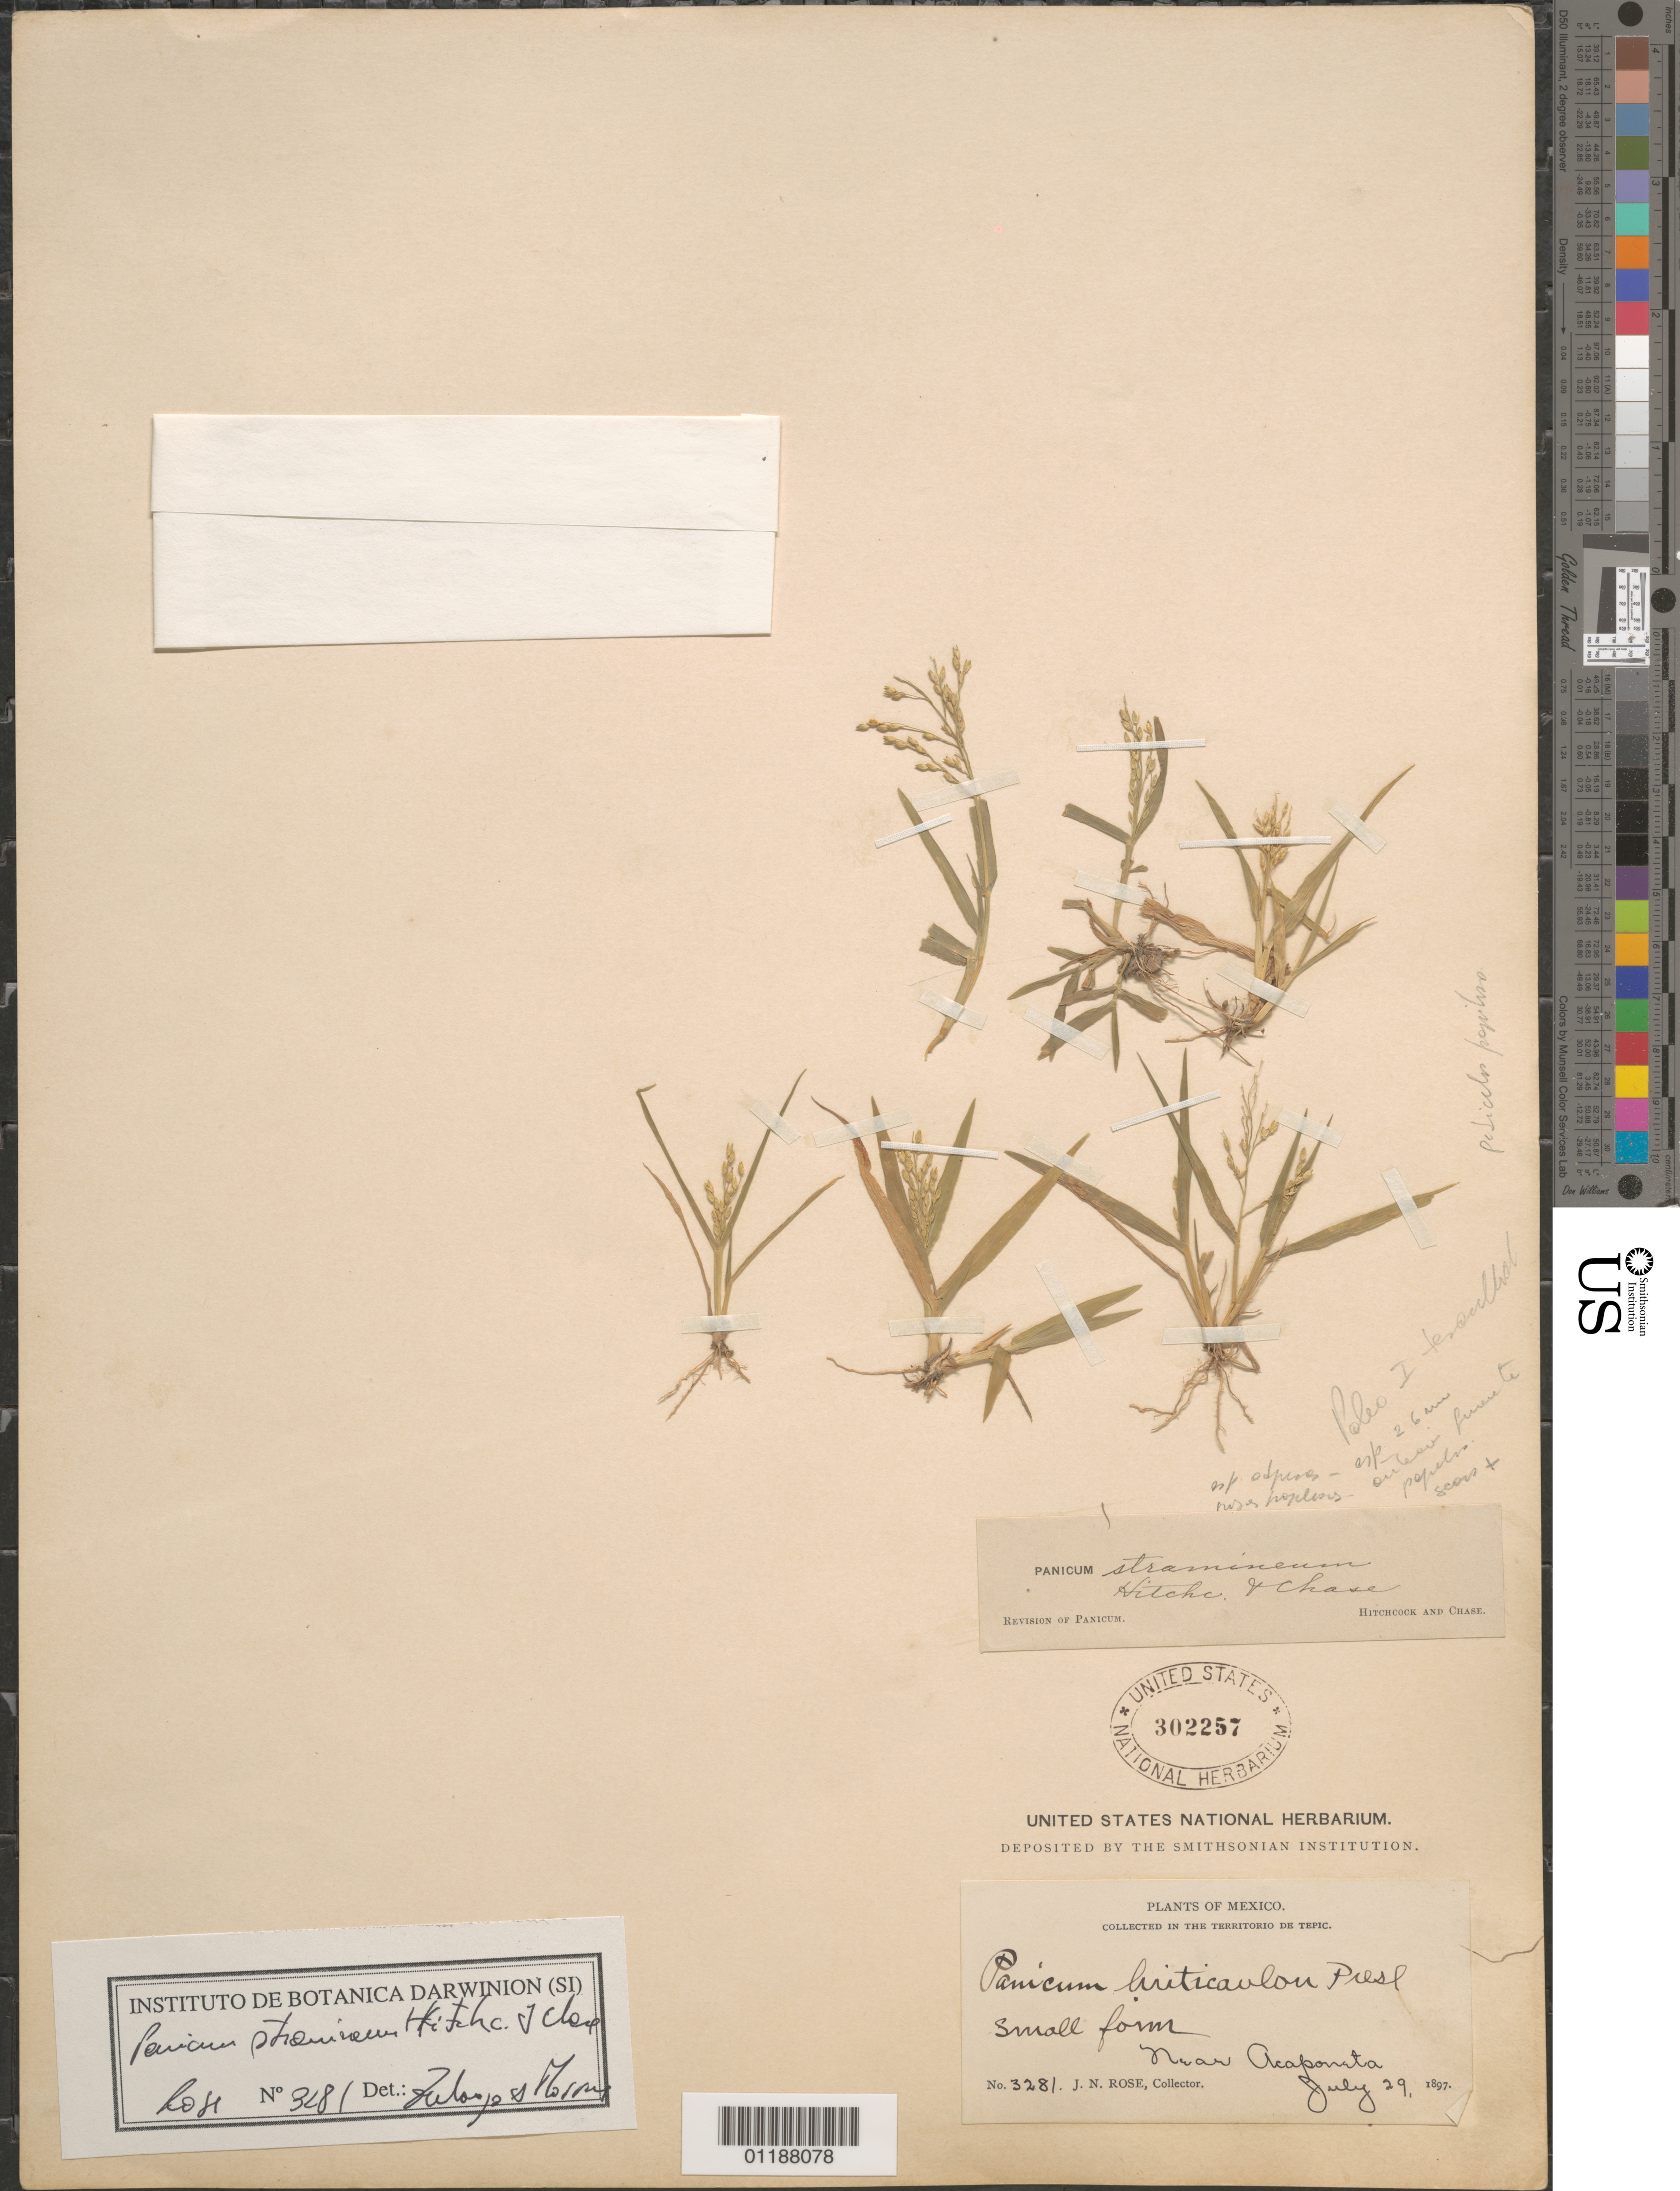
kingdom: Plantae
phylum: Tracheophyta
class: Liliopsida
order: Poales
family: Poaceae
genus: Panicum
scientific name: Panicum stramineum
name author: Hitchc. & Chase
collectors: J. N. Rose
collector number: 3281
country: Mexico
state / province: Nayarit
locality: Tepec. Near Acapomta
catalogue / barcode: US 302257